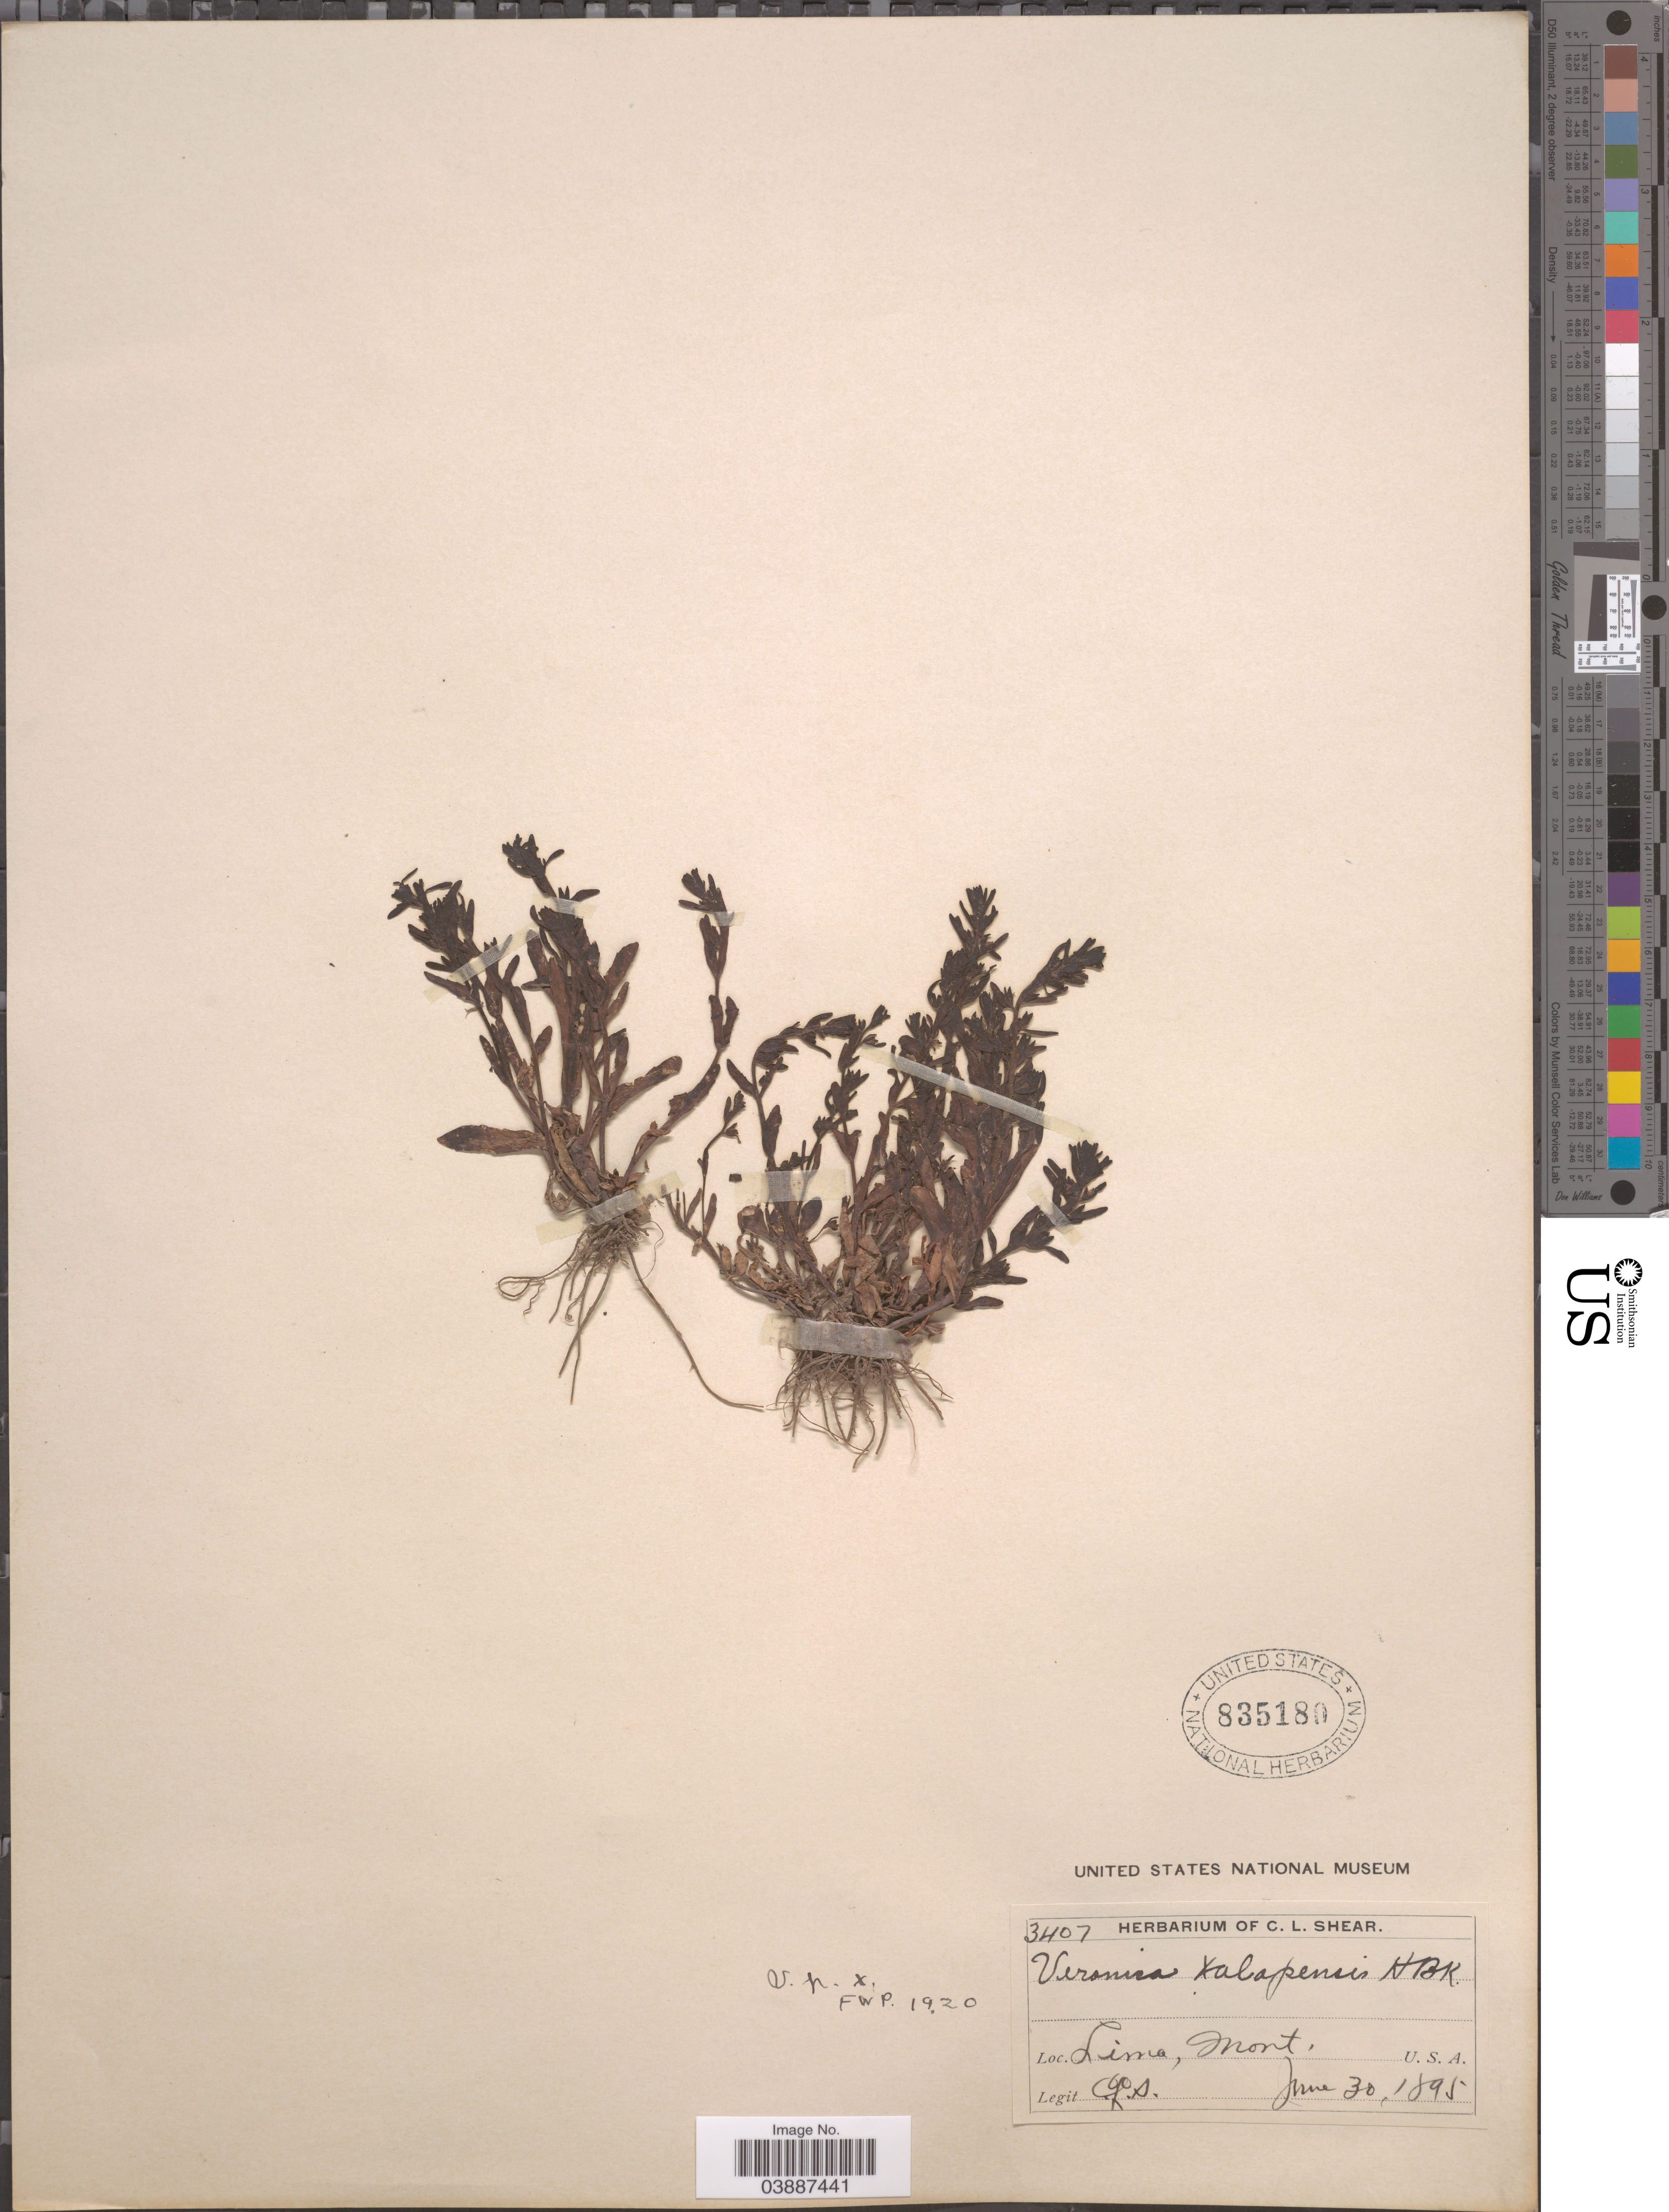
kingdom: Plantae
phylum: Tracheophyta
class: Magnoliopsida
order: Lamiales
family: Plantaginaceae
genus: Veronica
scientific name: Veronica peregrina var. xalapensis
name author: Kunth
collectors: C. L. Shear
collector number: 3407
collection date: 1895-06-30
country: United States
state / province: Montana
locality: Lima.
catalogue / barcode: US 835180